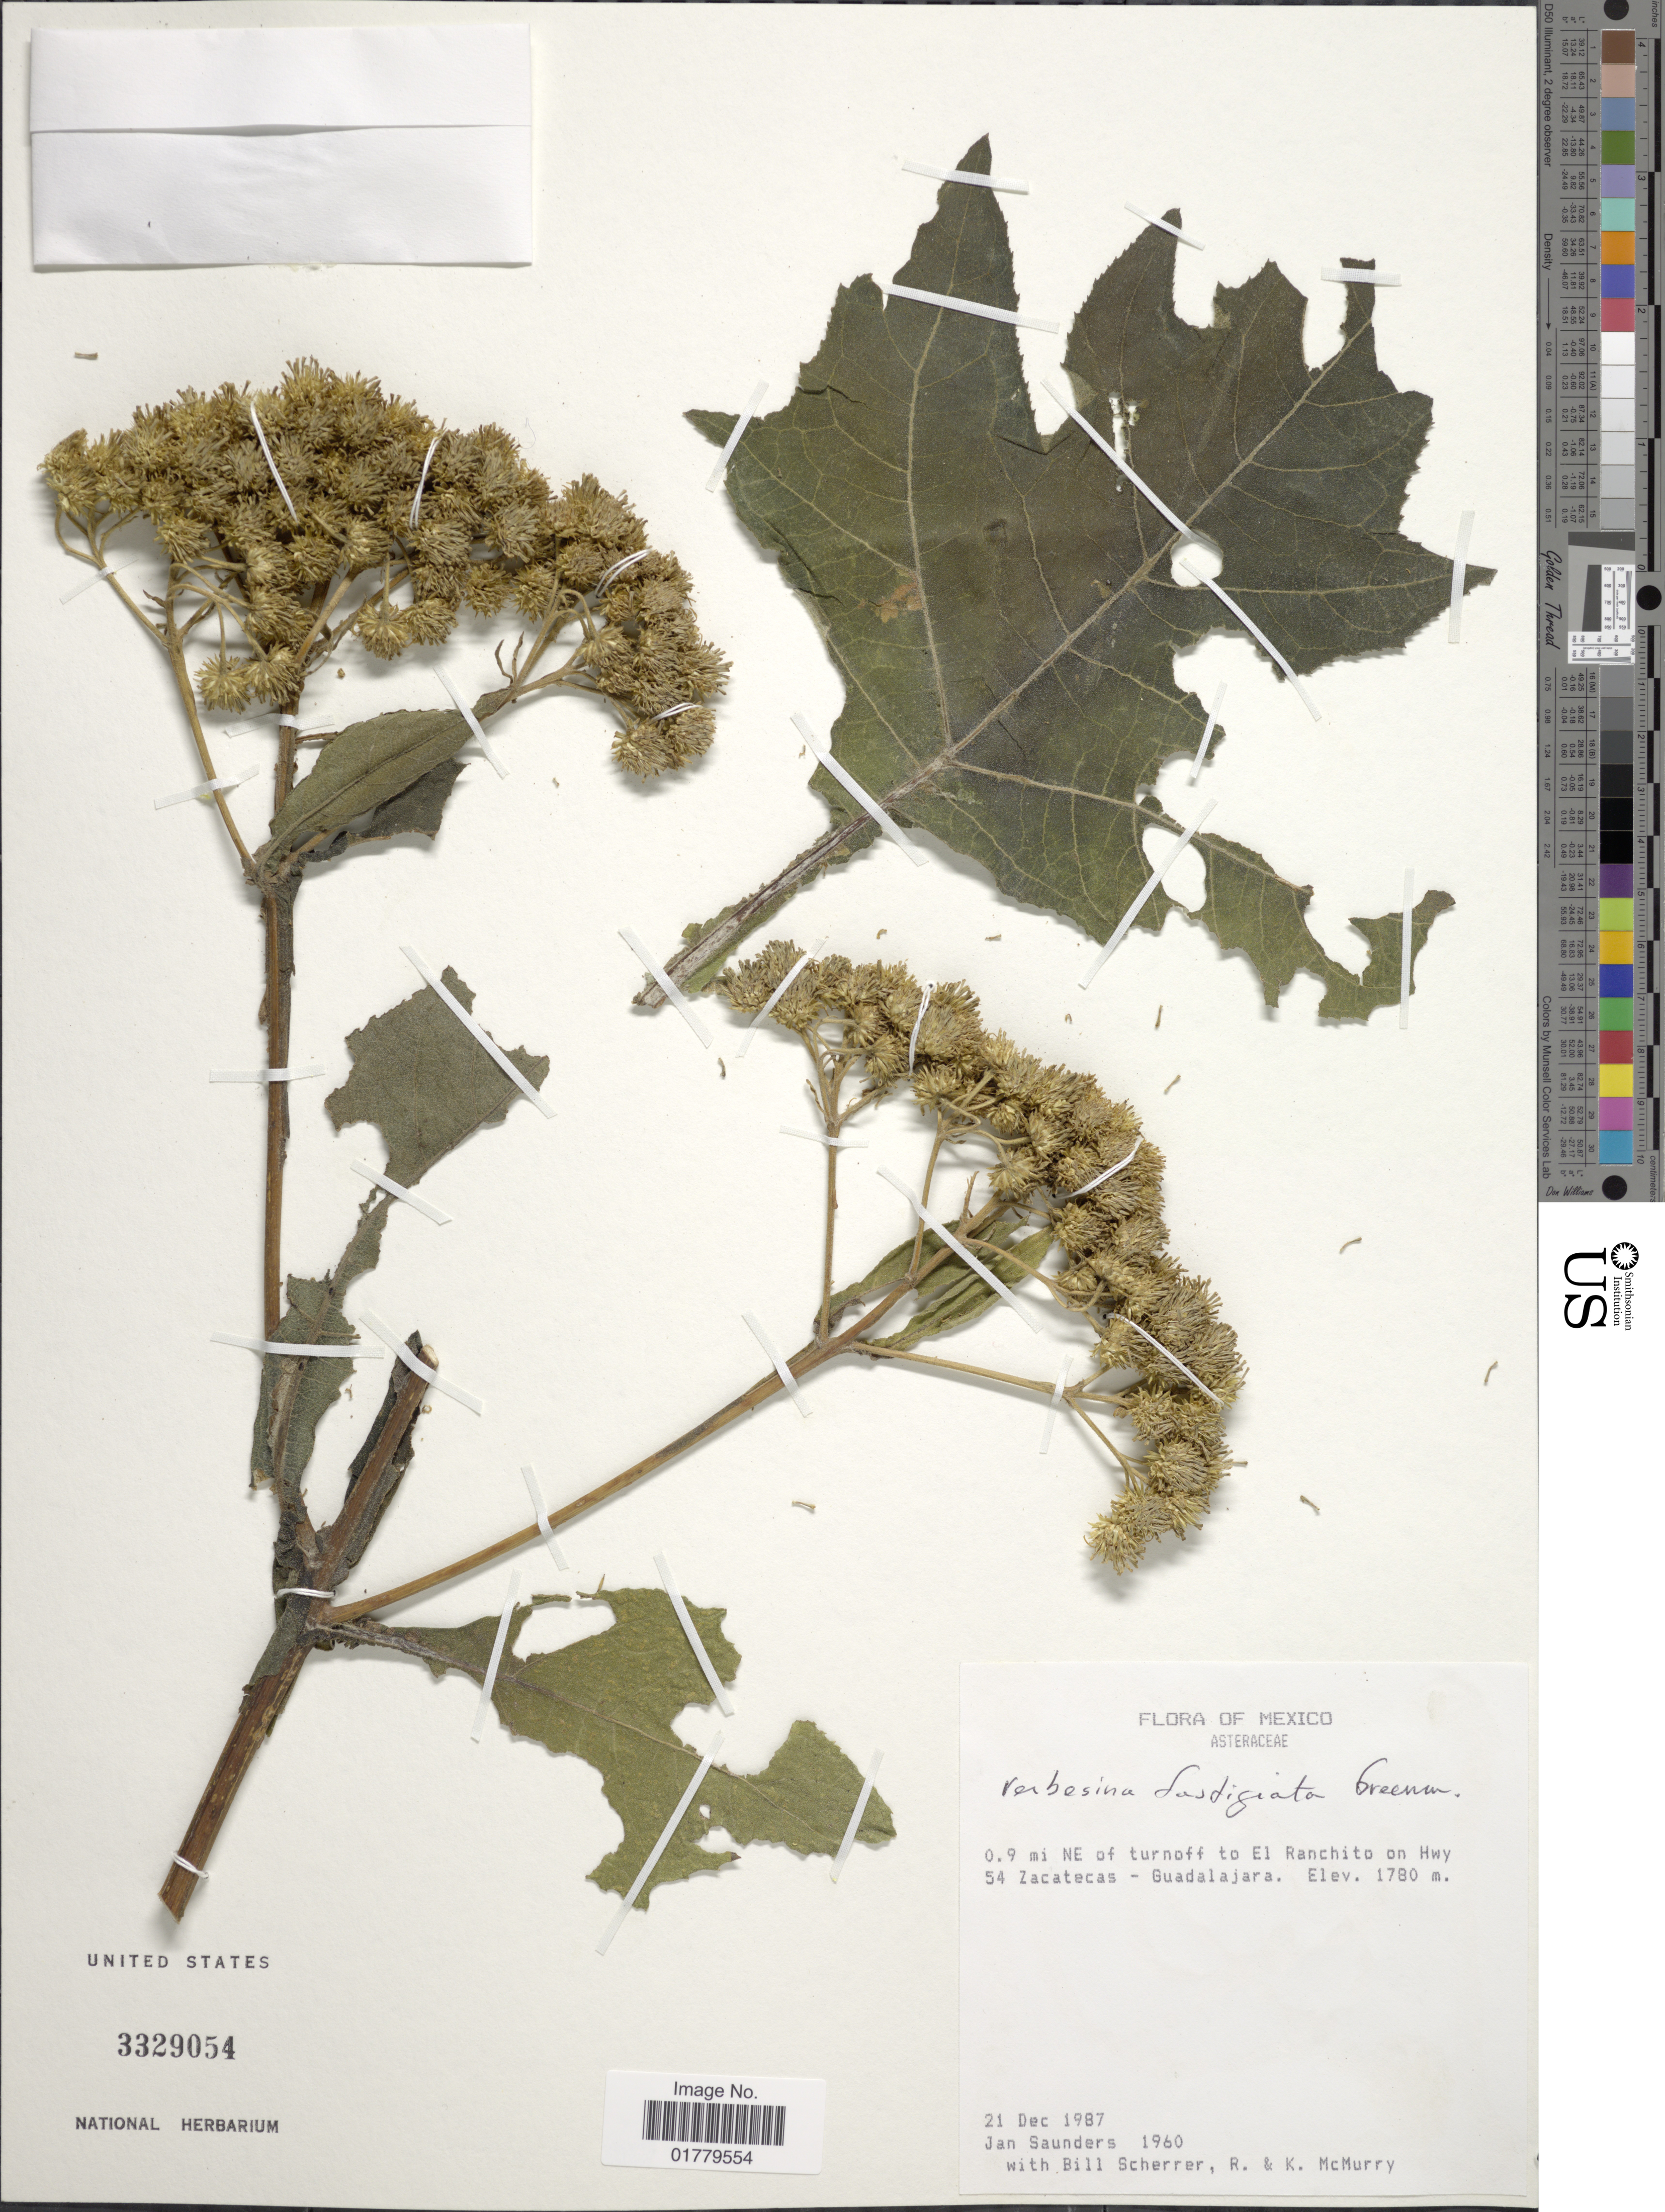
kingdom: Plantae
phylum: Tracheophyta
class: Magnoliopsida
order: Asterales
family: Asteraceae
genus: Verbesina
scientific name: Verbesina fastigiata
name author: B.L. Rob. & Greenm.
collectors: J. Saunders, B. Scherrer, R. McMurry & K. McMurry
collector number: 1960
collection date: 1987-12-21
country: Mexico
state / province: Zacatecas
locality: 0.9 mi NE of turnoff to El Ranchito on Hwy 54 Zacatecas - Guadalajara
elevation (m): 1780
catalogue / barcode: US 3329054